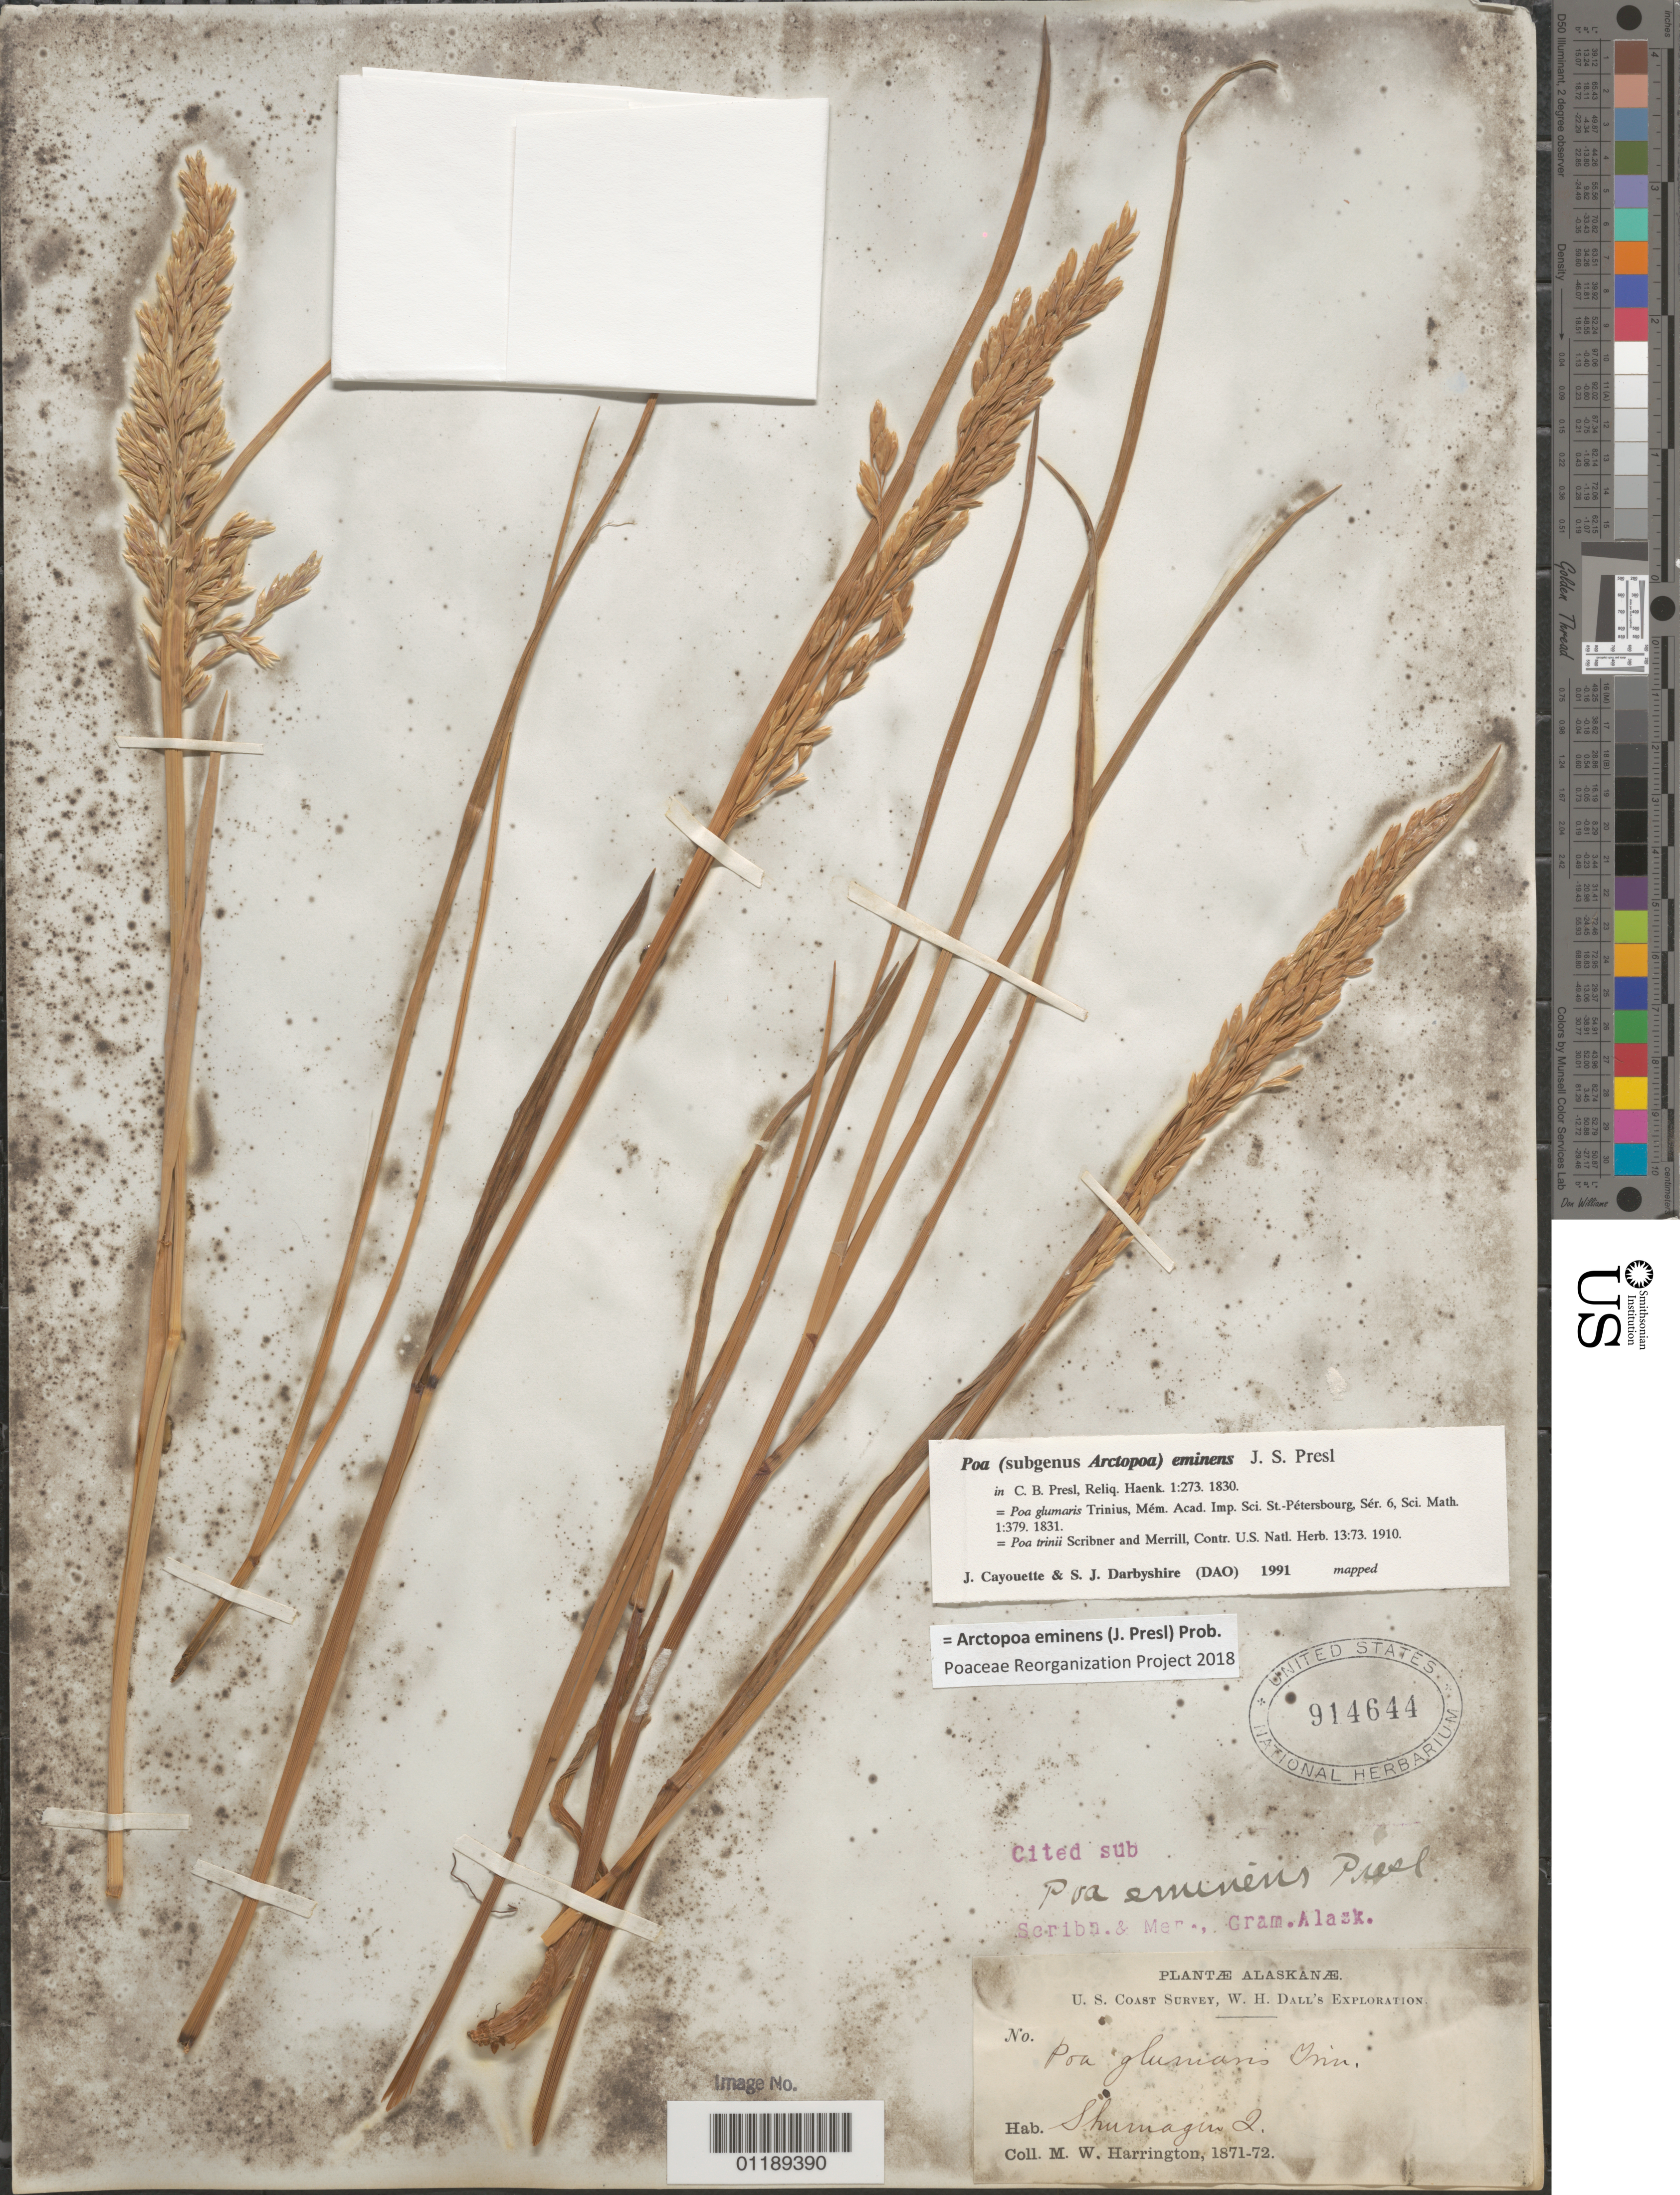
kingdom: Plantae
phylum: Tracheophyta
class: Liliopsida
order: Poales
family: Poaceae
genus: Arctopoa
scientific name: Arctopoa eminens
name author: (J. Presl) Prob.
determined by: Poaceae Reorganization Project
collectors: M. W. Harrington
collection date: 1871/1872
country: United States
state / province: Alaska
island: Shumagin Islands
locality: Shumagin Islands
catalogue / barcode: US 914644